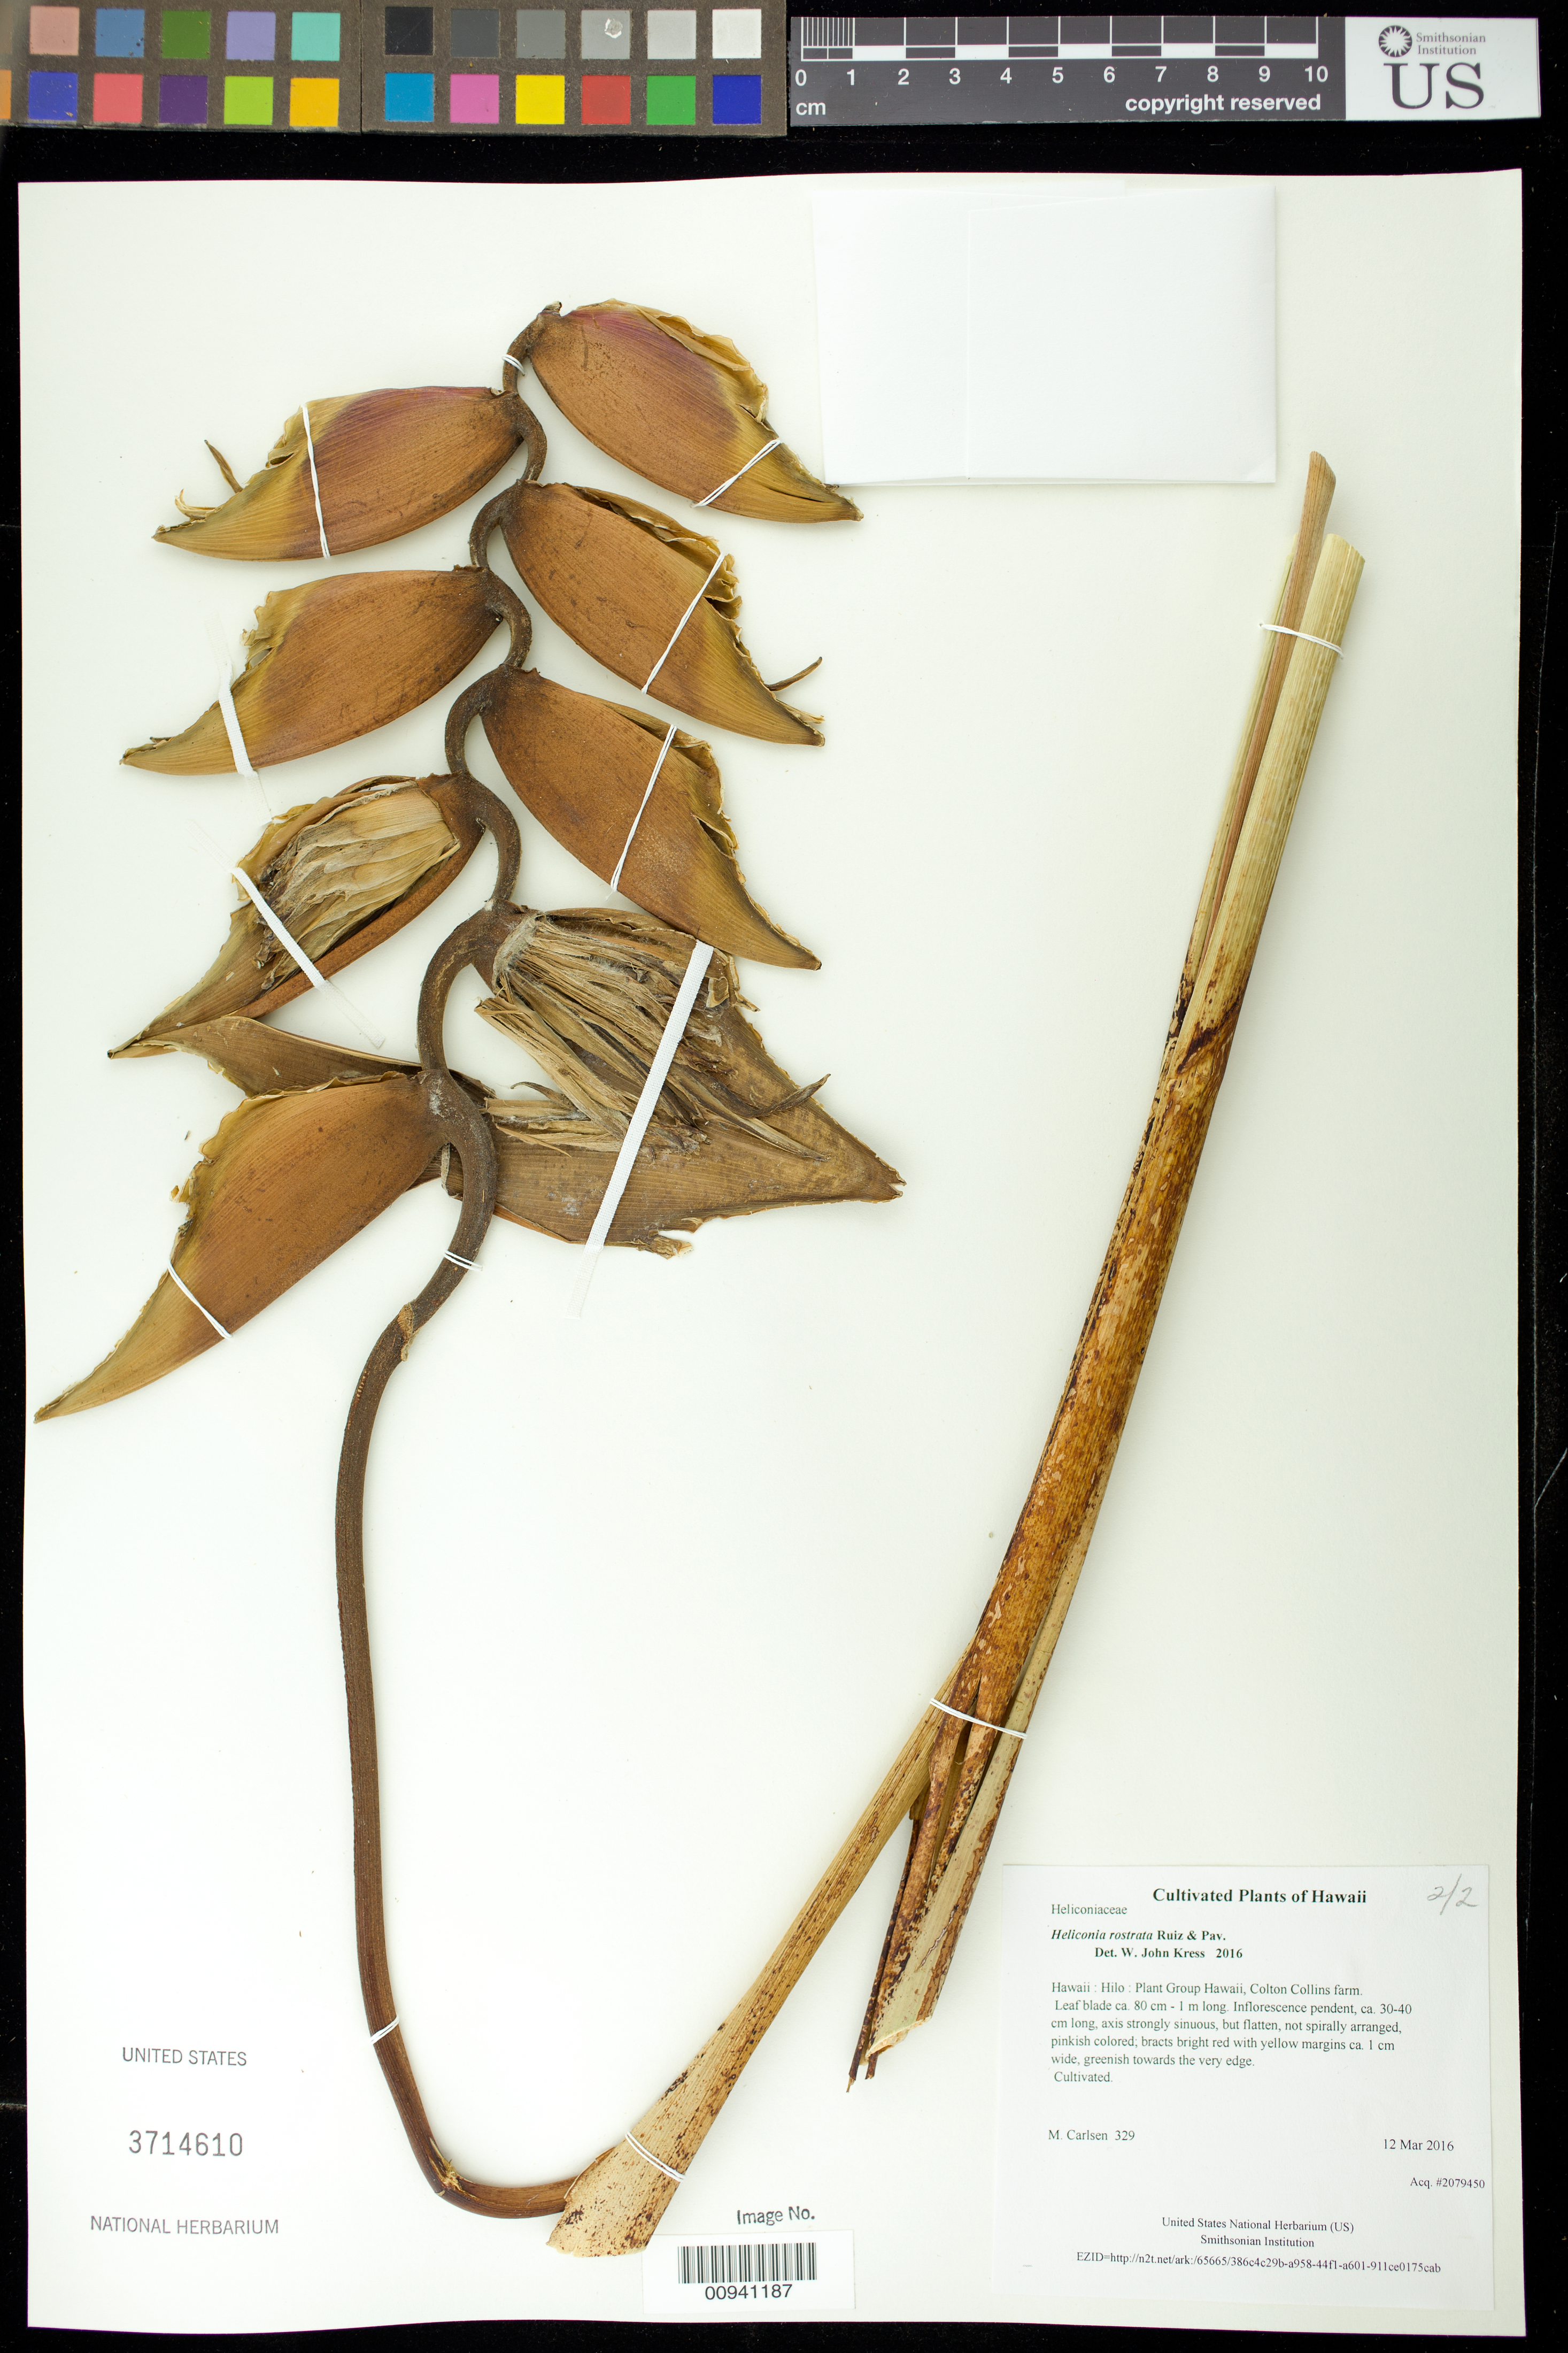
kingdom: Plantae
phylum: Tracheophyta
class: Liliopsida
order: Zingiberales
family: Heliconiaceae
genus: Heliconia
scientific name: Heliconia rostrata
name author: Ruiz & Pav.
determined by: Kress, W. J., (US), Smithsonian Institution - National Museum of Natural History (UNITED STATES)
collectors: M. M. Carlsen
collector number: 329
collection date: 2016-03-12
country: United States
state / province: Hawaii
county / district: Hawaii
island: Hawaii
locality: Plant Group Hawaii, Colton Collins farm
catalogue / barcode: US 3714610